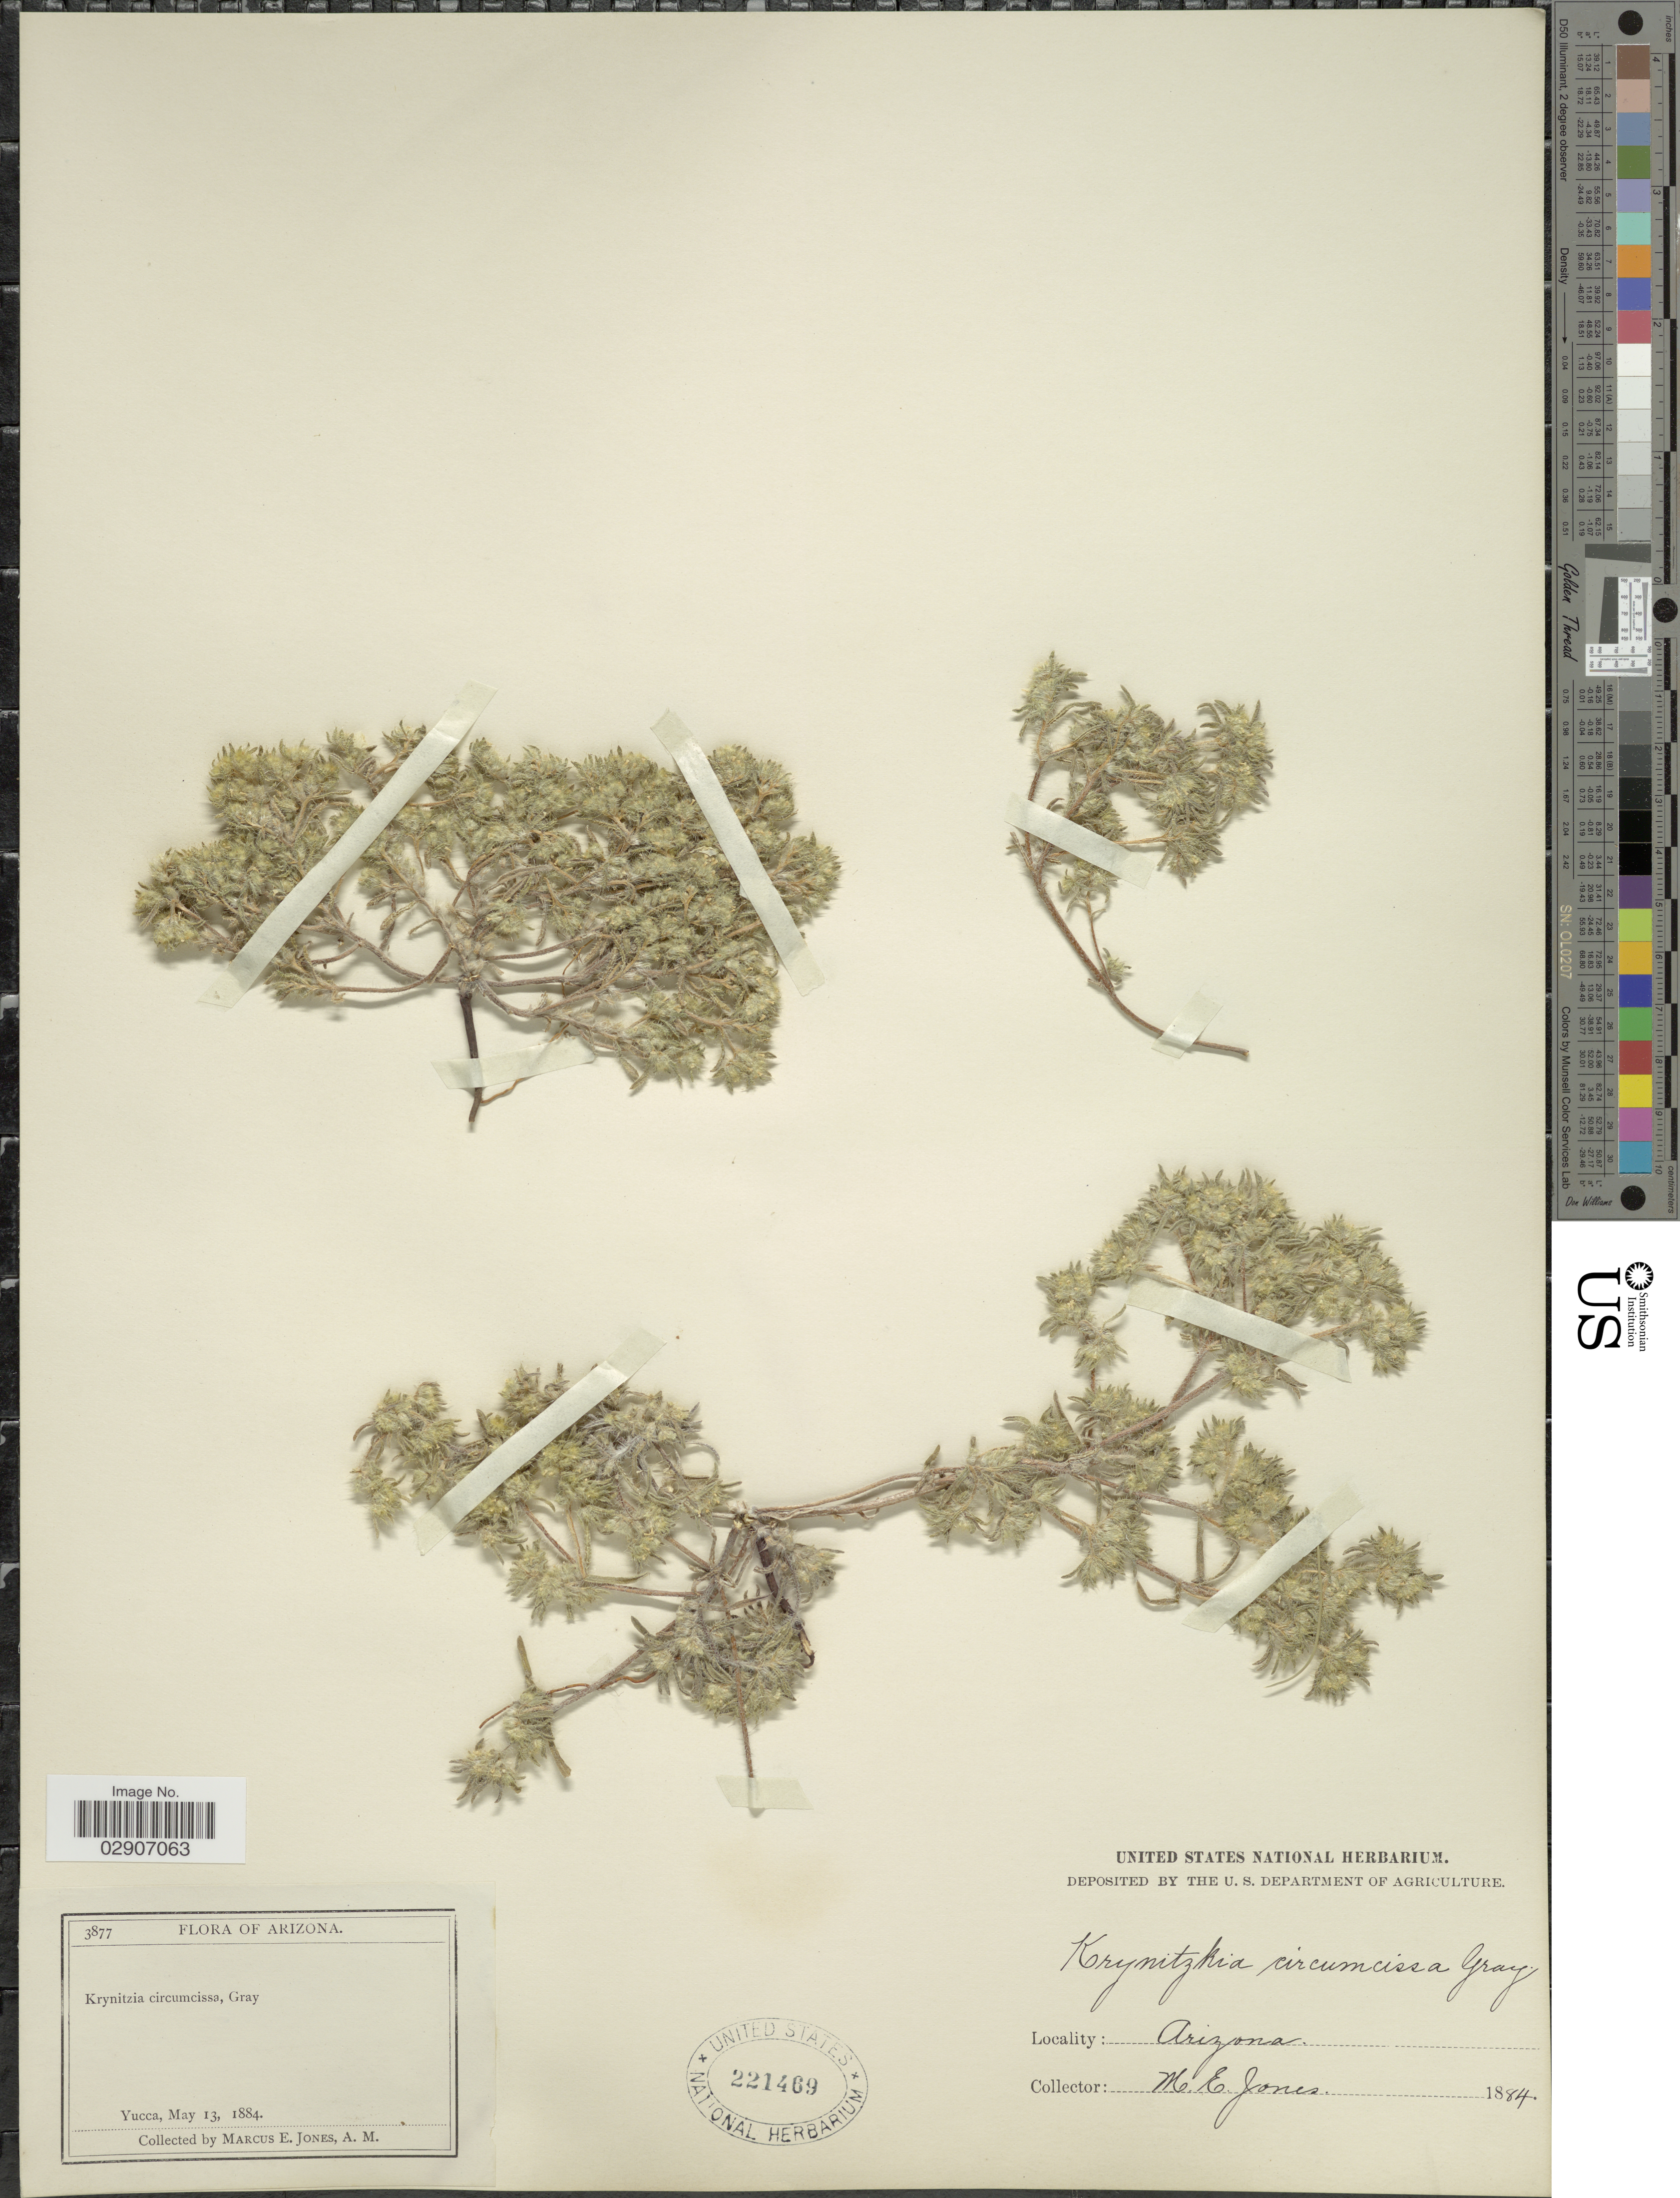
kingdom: Plantae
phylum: Tracheophyta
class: Magnoliopsida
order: Boraginales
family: Boraginaceae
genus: Cryptantha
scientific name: Cryptantha circumscissa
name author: (Hook. & Arn.) I.M. Johnst.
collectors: M. E. Jones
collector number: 3877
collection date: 1884-05-13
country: United States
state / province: Arizona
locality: Yucca.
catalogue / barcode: US 221469